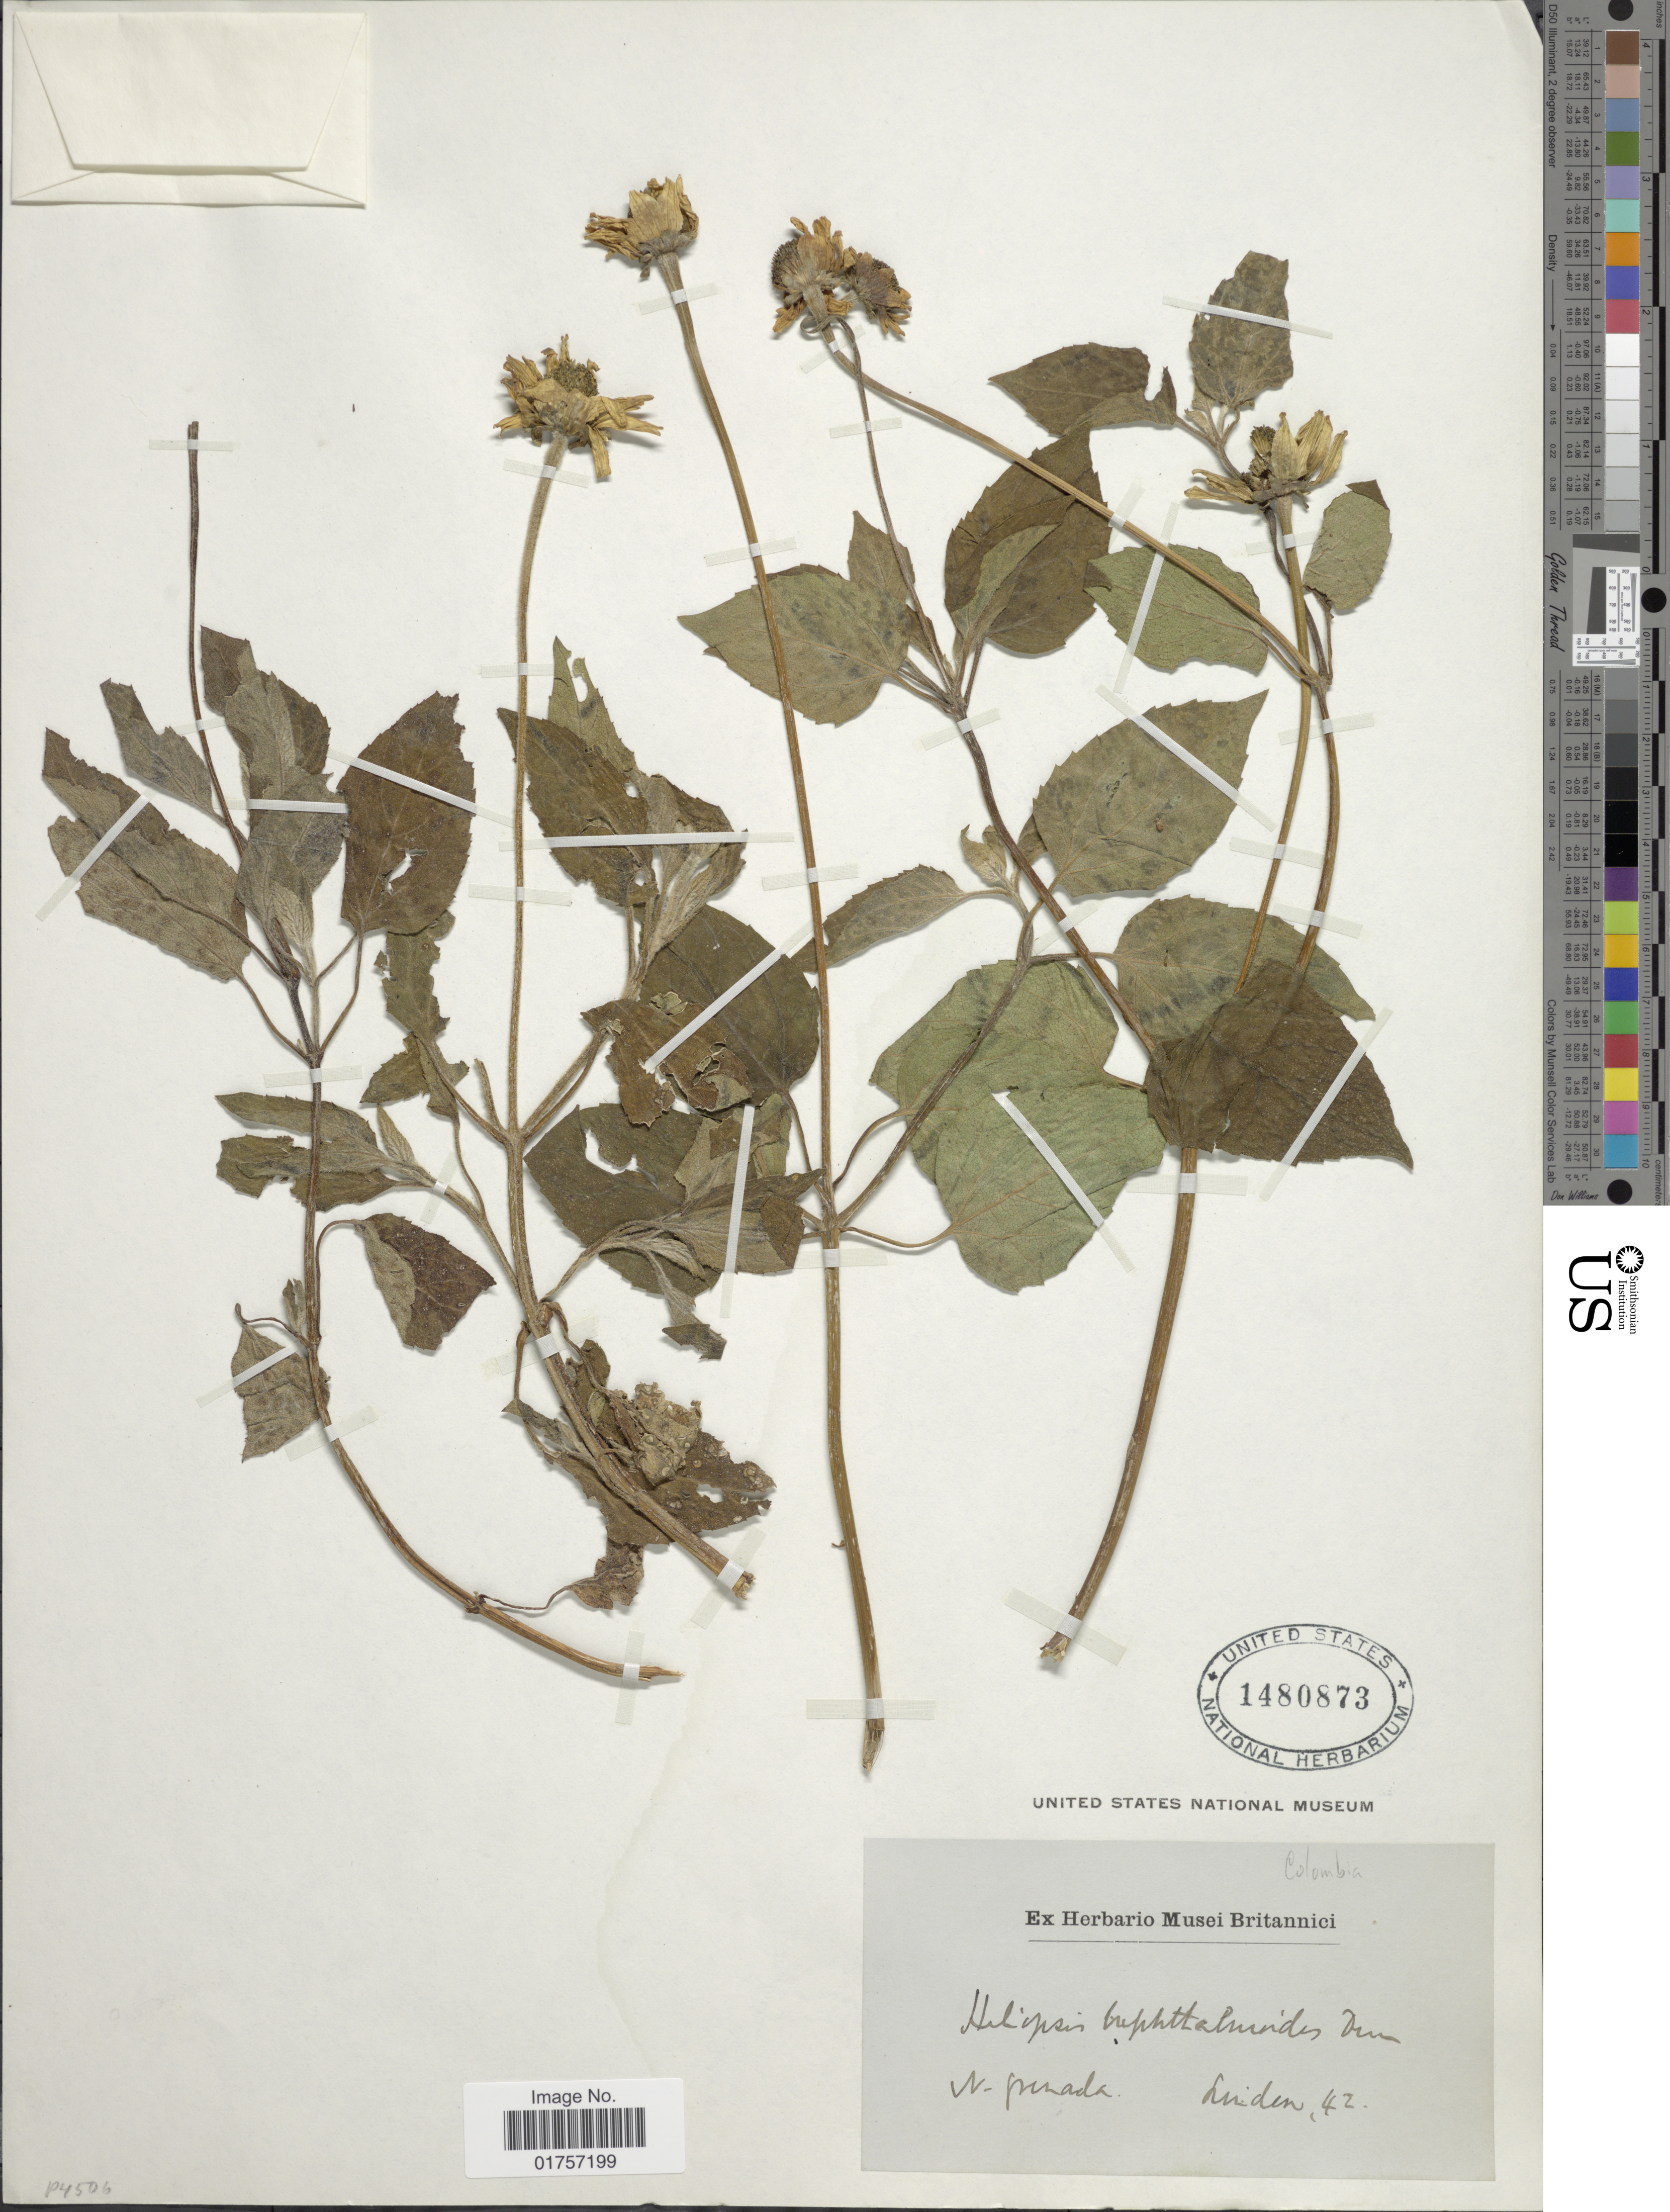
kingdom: Plantae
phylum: Tracheophyta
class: Magnoliopsida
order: Asterales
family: Asteraceae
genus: Heliopsis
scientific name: Heliopsis buphthalmoides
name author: (Jacq.) Dunal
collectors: -. Luiden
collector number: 42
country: Colombia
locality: N - Grenada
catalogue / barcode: US 1480873